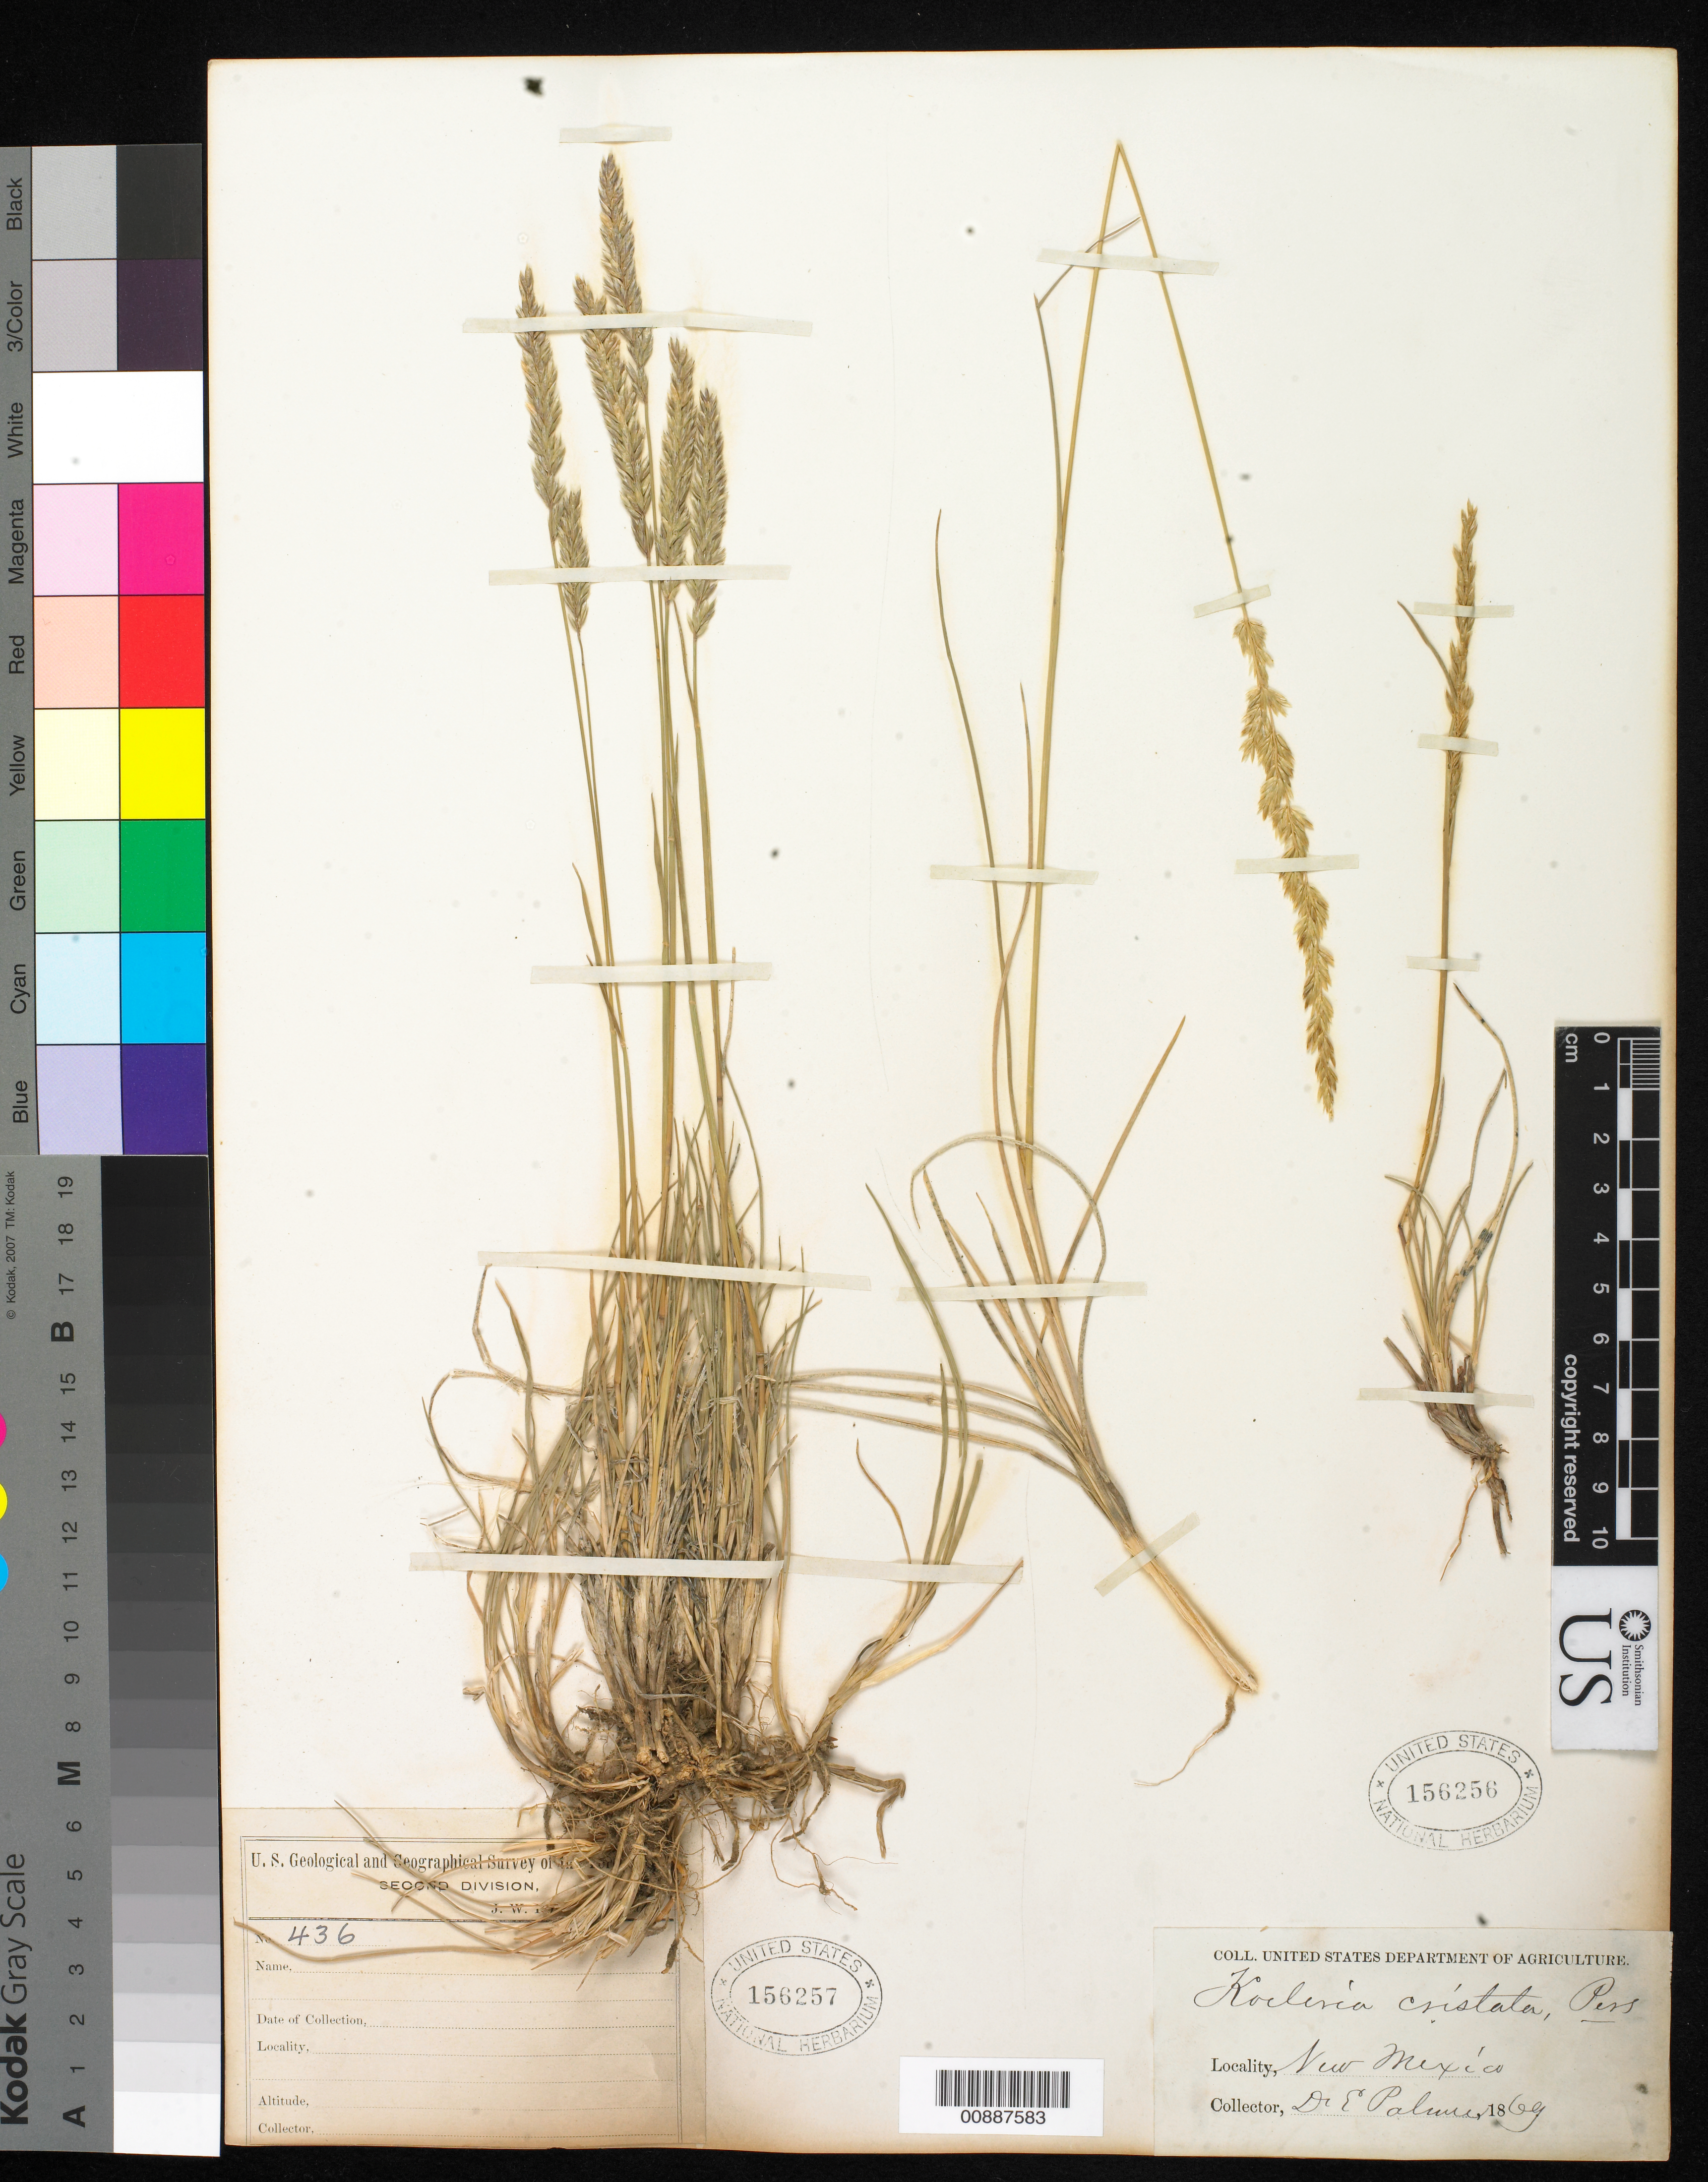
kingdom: Plantae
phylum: Tracheophyta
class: Liliopsida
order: Poales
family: Poaceae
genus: Koeleria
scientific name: Koeleria pyramidata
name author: (Lam.) P. Beauv.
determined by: Poaceae Reorganization Project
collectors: J. W. Powell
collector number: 436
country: United States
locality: USA.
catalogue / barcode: US 156257-2